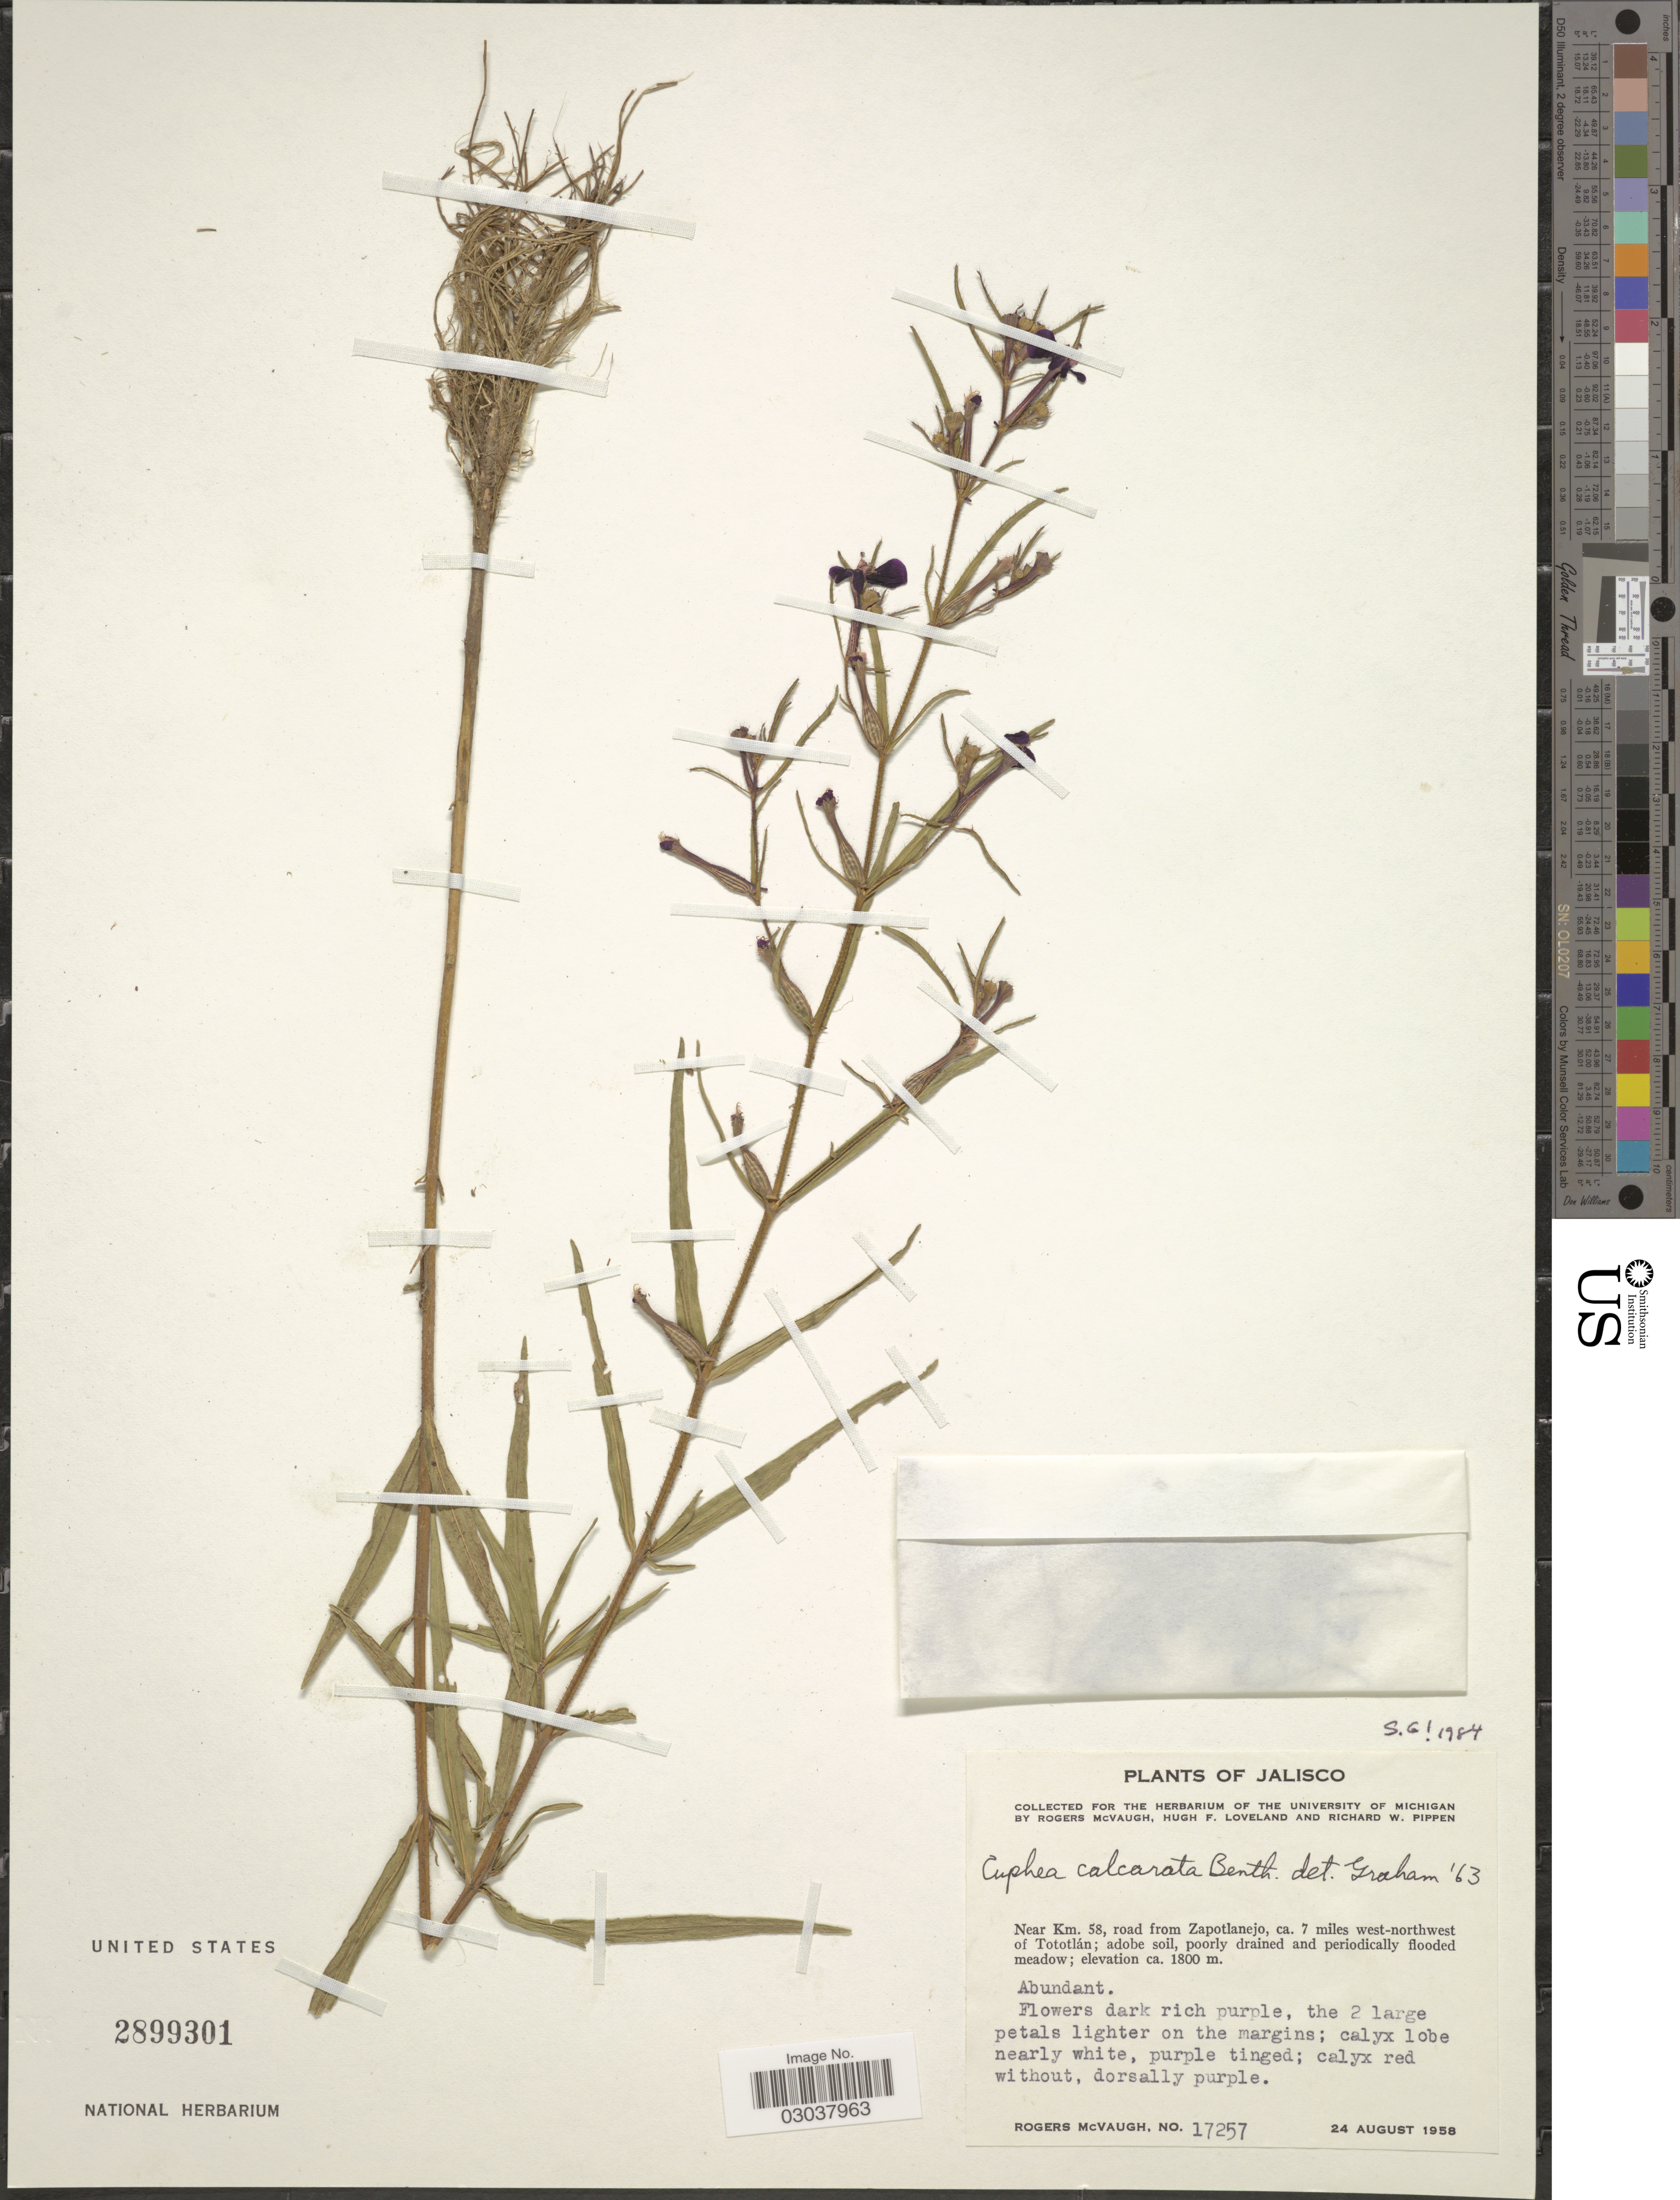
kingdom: Plantae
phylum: Tracheophyta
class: Magnoliopsida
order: Myrtales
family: Lythraceae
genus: Cuphea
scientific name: Cuphea calcarata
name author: Benth.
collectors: R. McVaugh, H. Loveland & R. W. Pippen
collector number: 17257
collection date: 1958-08-24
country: Mexico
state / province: Jalisco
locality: Near Km. 58, road from Zapotlanejo, ca. 7 miles west-northwest of Tototlán.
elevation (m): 1800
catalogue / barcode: US 2899301